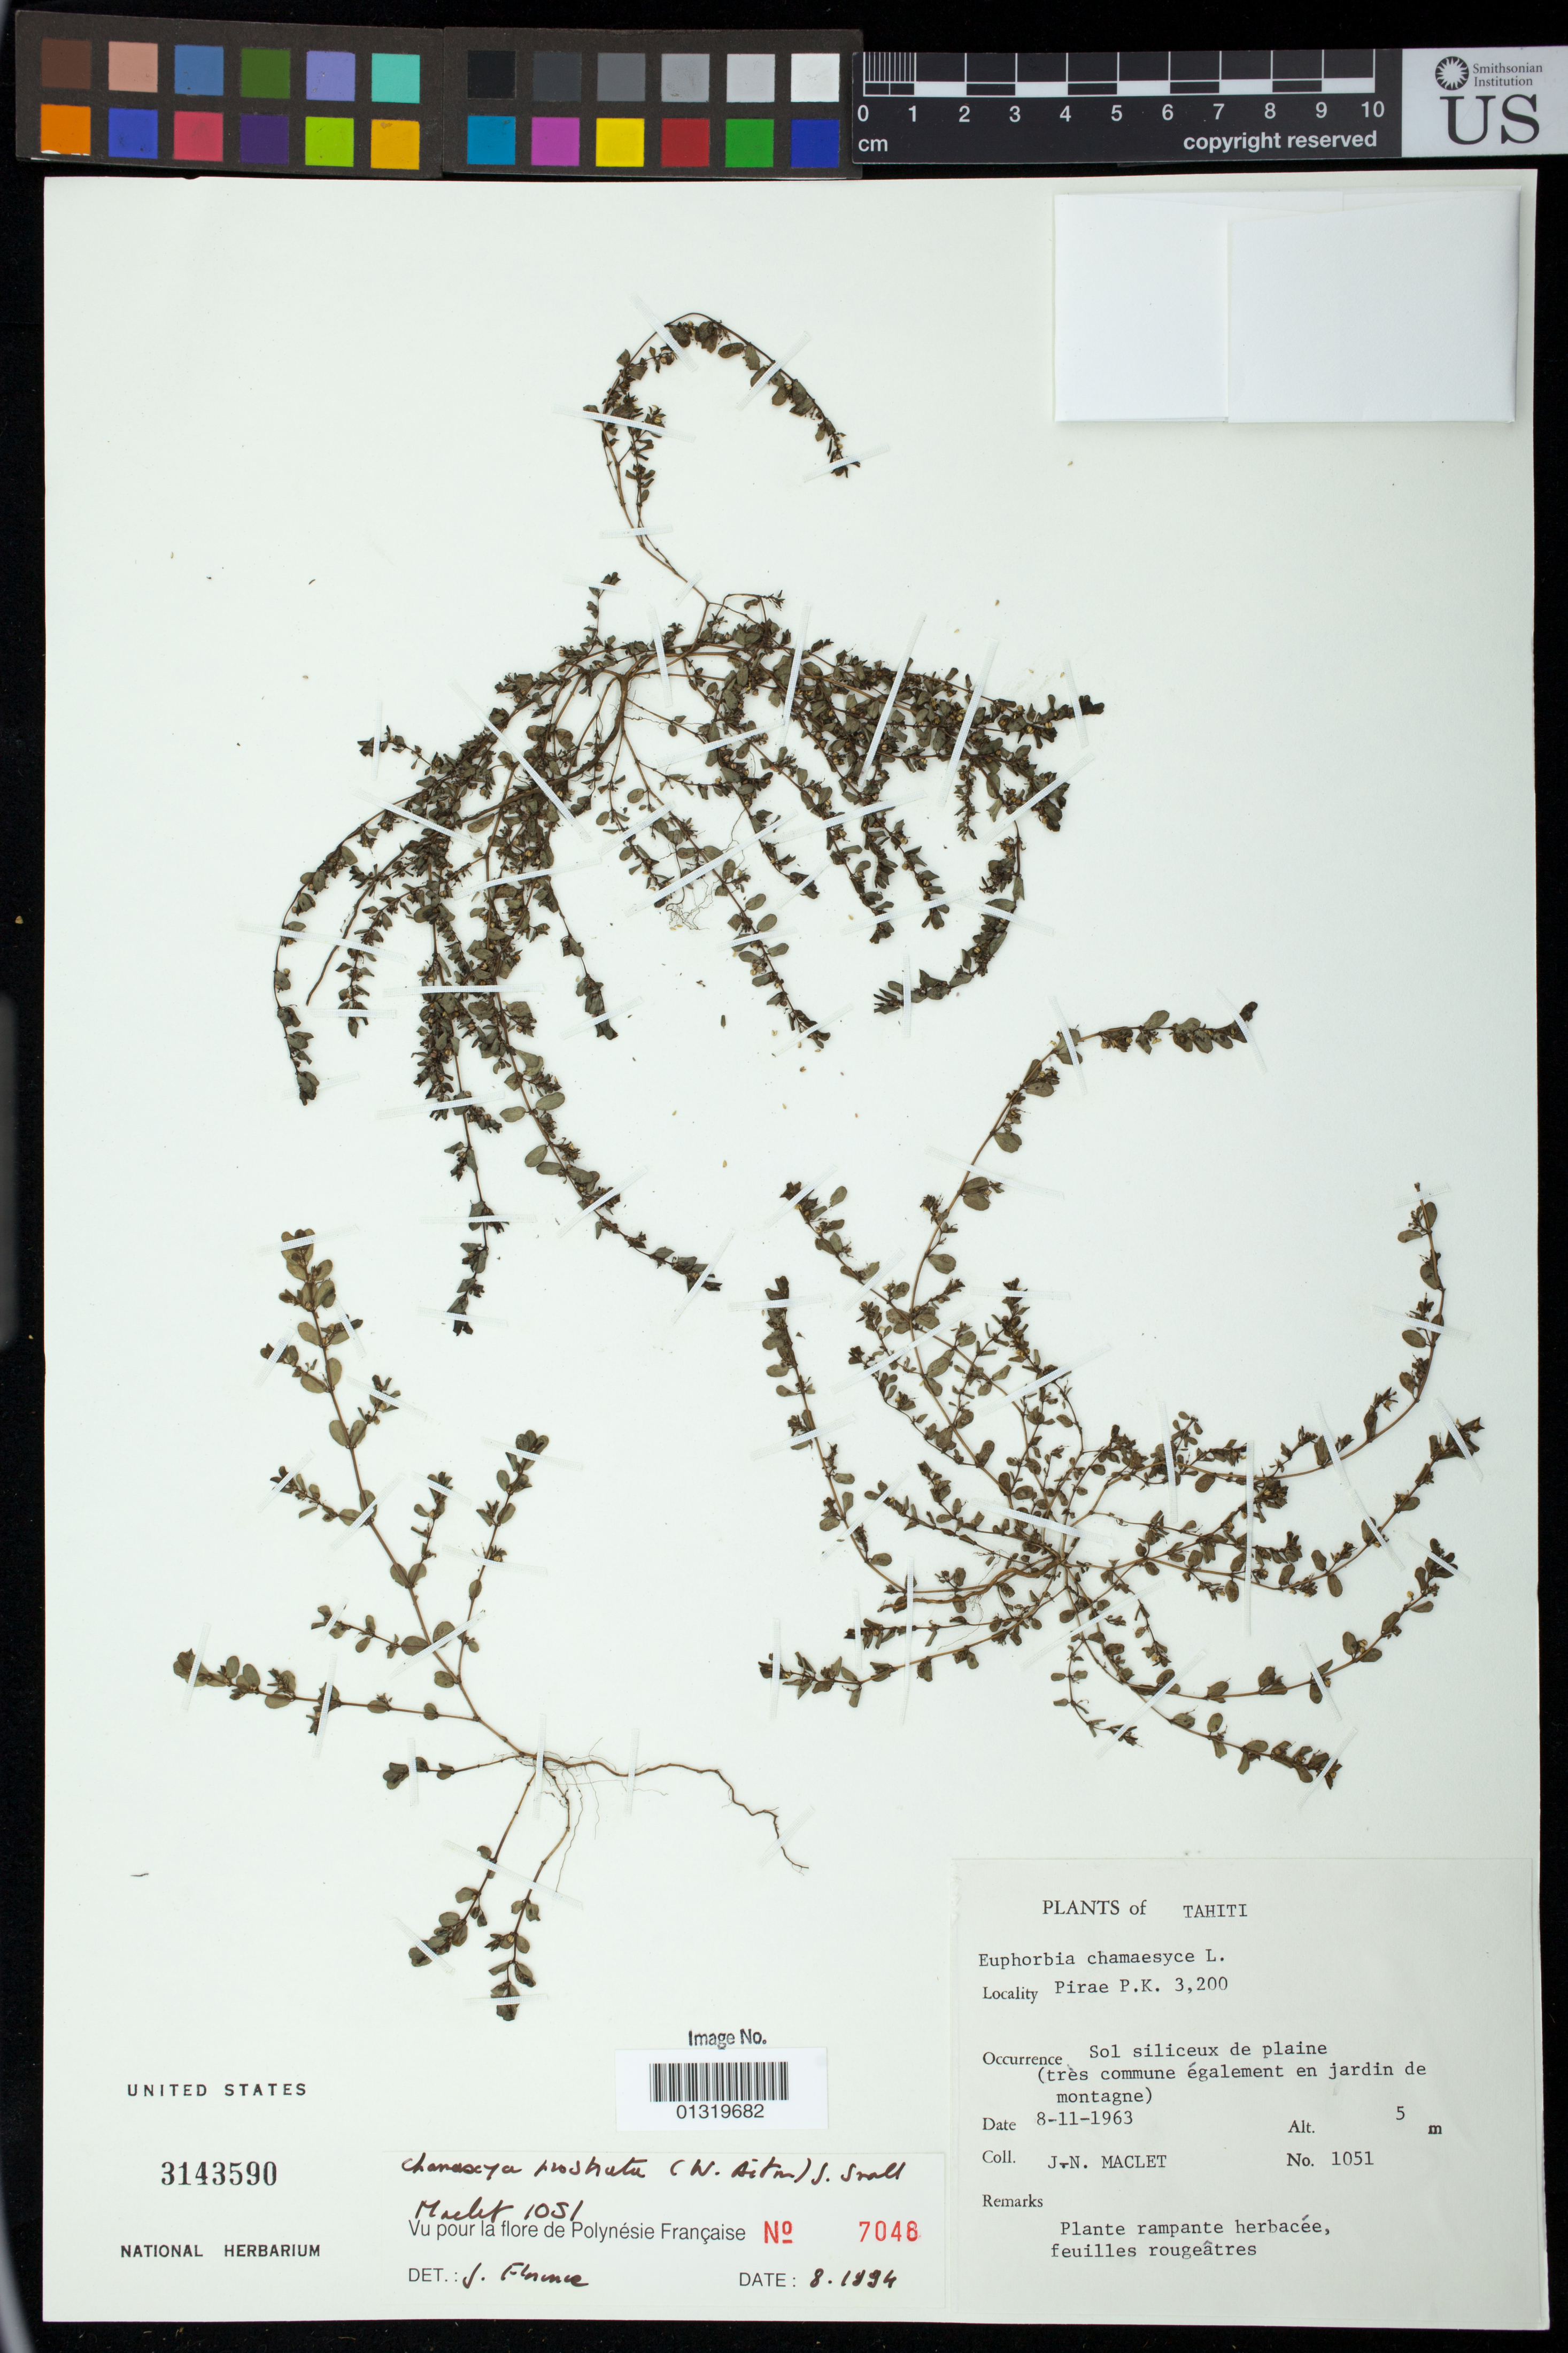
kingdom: Plantae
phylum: Tracheophyta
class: Magnoliopsida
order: Malpighiales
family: Euphorbiaceae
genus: Euphorbia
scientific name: Euphorbia prostrata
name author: Aiton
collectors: J. Maclet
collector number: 1051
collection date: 1963-11-08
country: French Polynesia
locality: Tahiti; Pirae P.K. 3,200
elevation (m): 5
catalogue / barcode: US 3143590